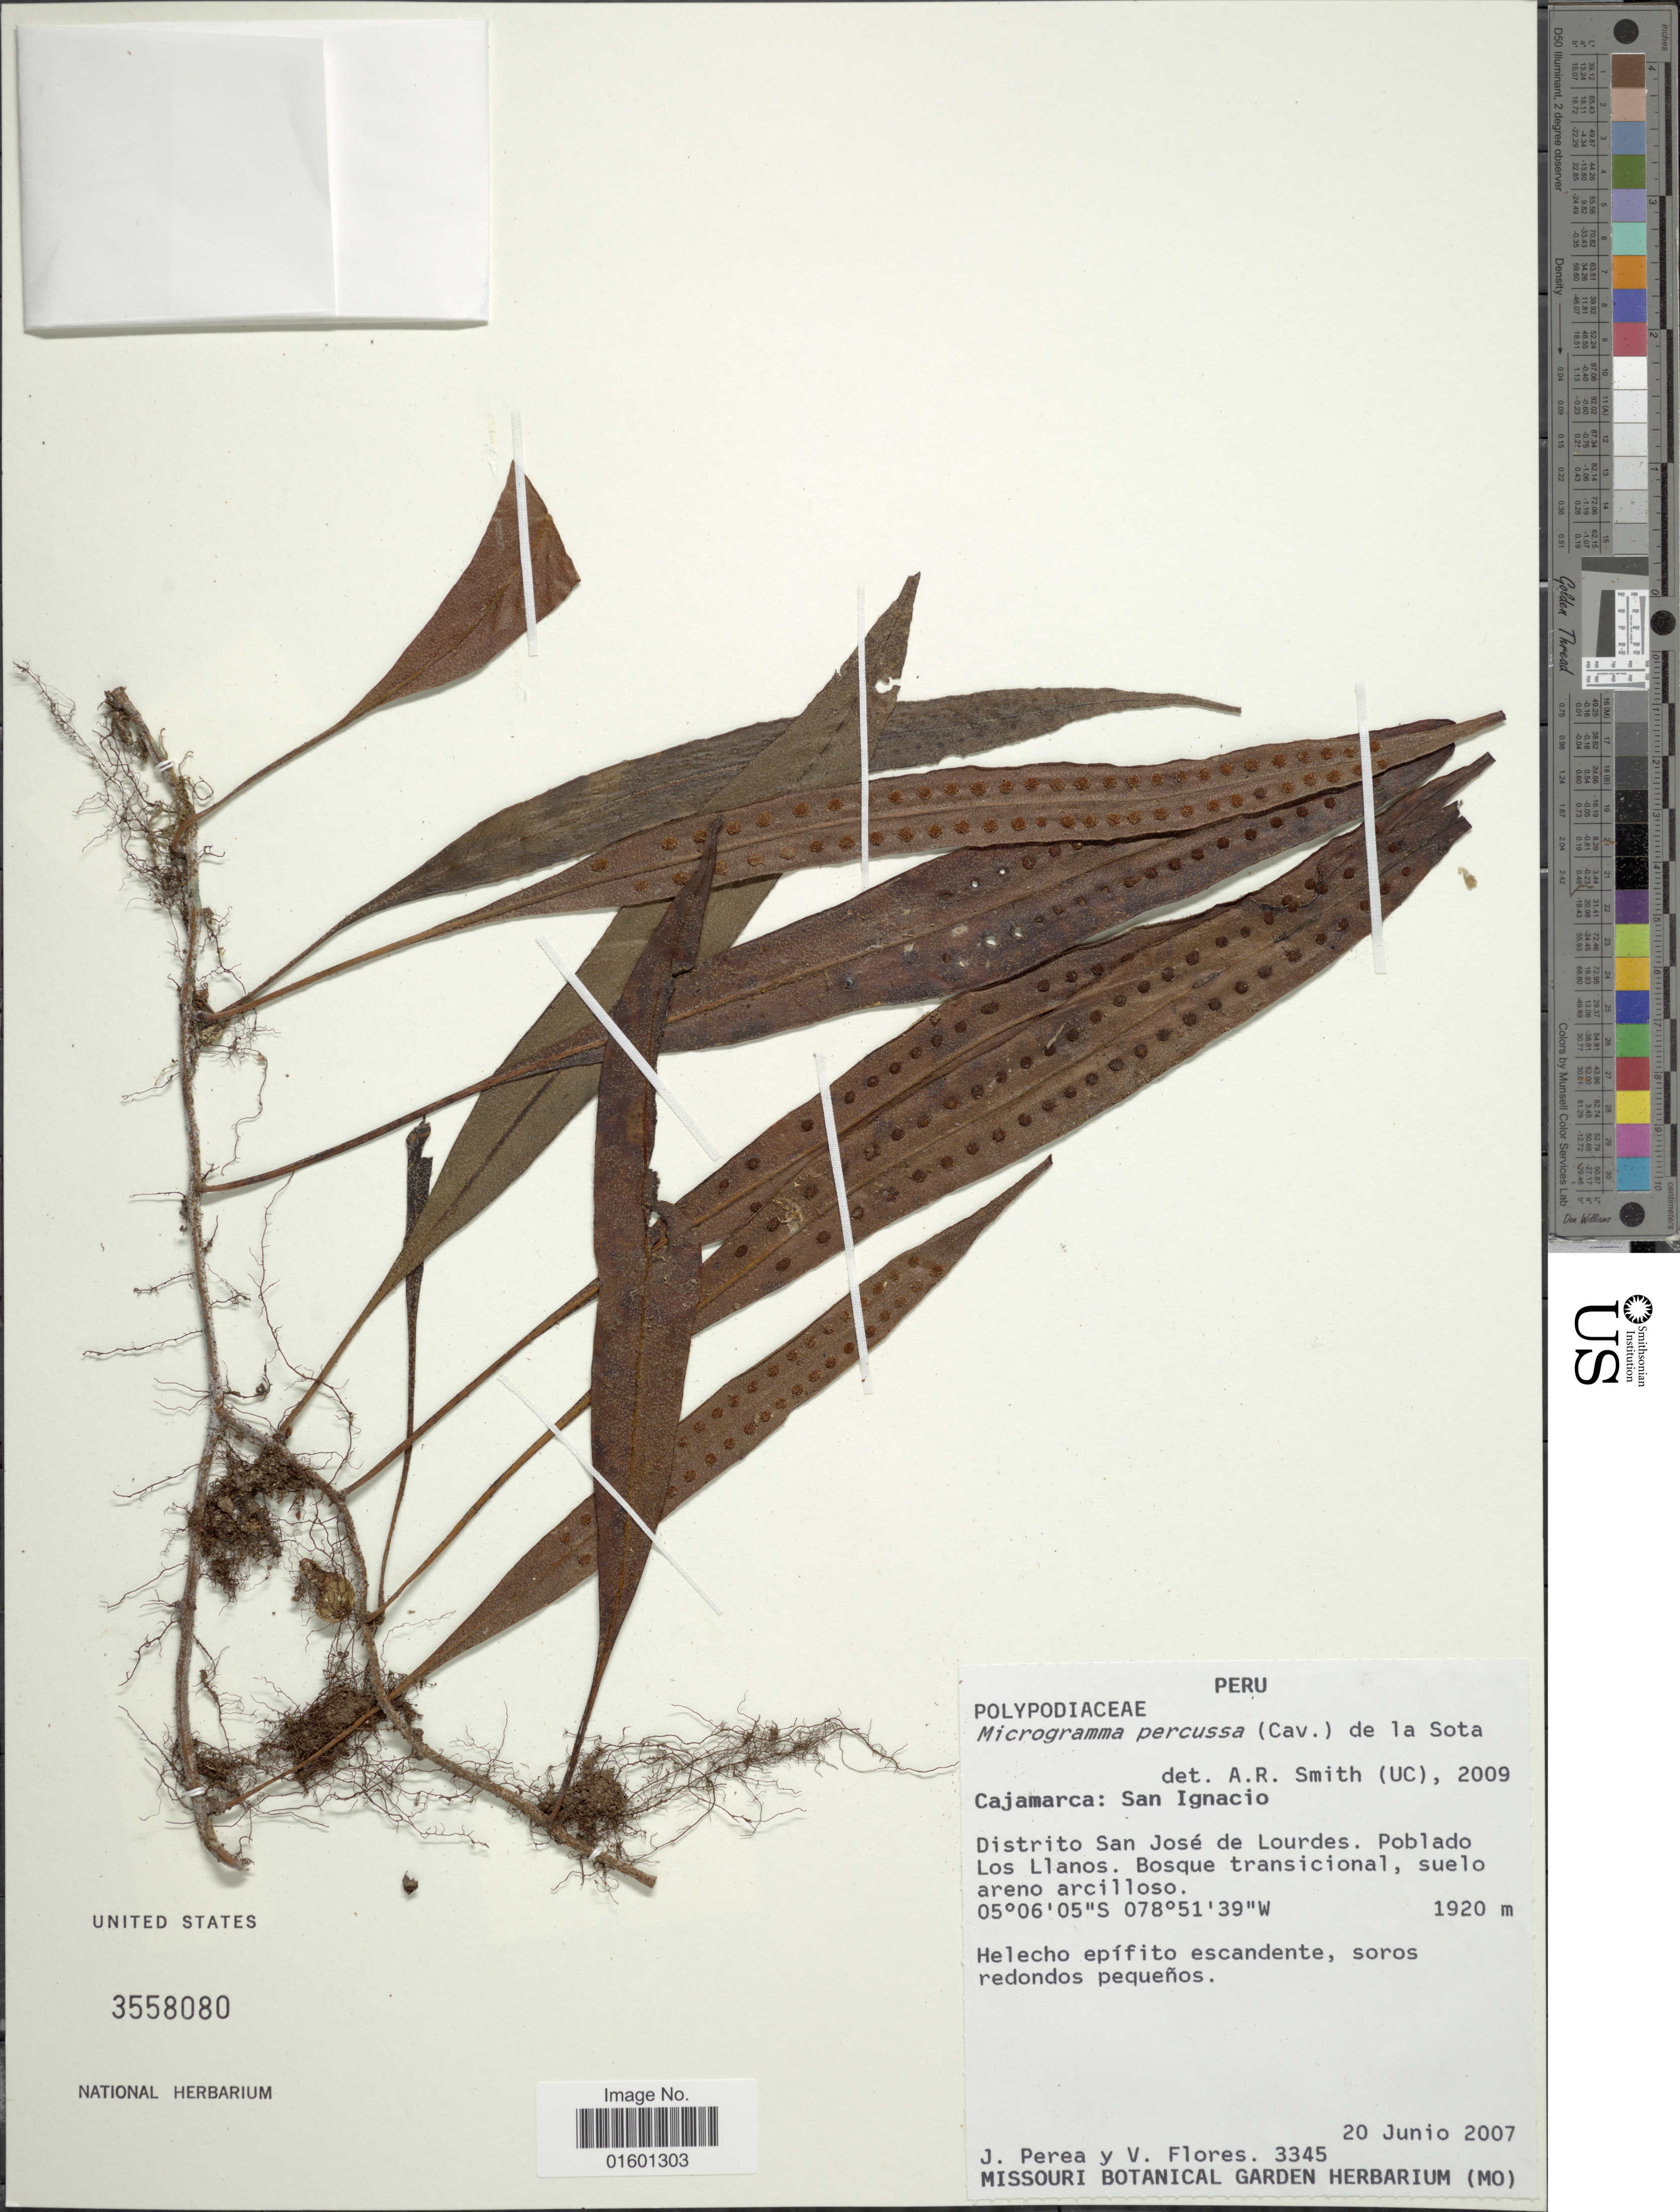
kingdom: Plantae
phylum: Tracheophyta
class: Polypodiopsida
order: Polypodiales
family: Polypodiaceae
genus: Microgramma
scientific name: Microgramma percussa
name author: (Cav.) de la Sota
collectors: J. Perea & V. Flores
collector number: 3345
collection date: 2007-06-20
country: Peru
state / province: Cajamarca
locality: San Ignacio, Distrito San Jose de Lourdes. Poblado Los Llanos. Bosque transicional, suelo areno arcilloso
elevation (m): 1820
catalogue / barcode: US 3558080